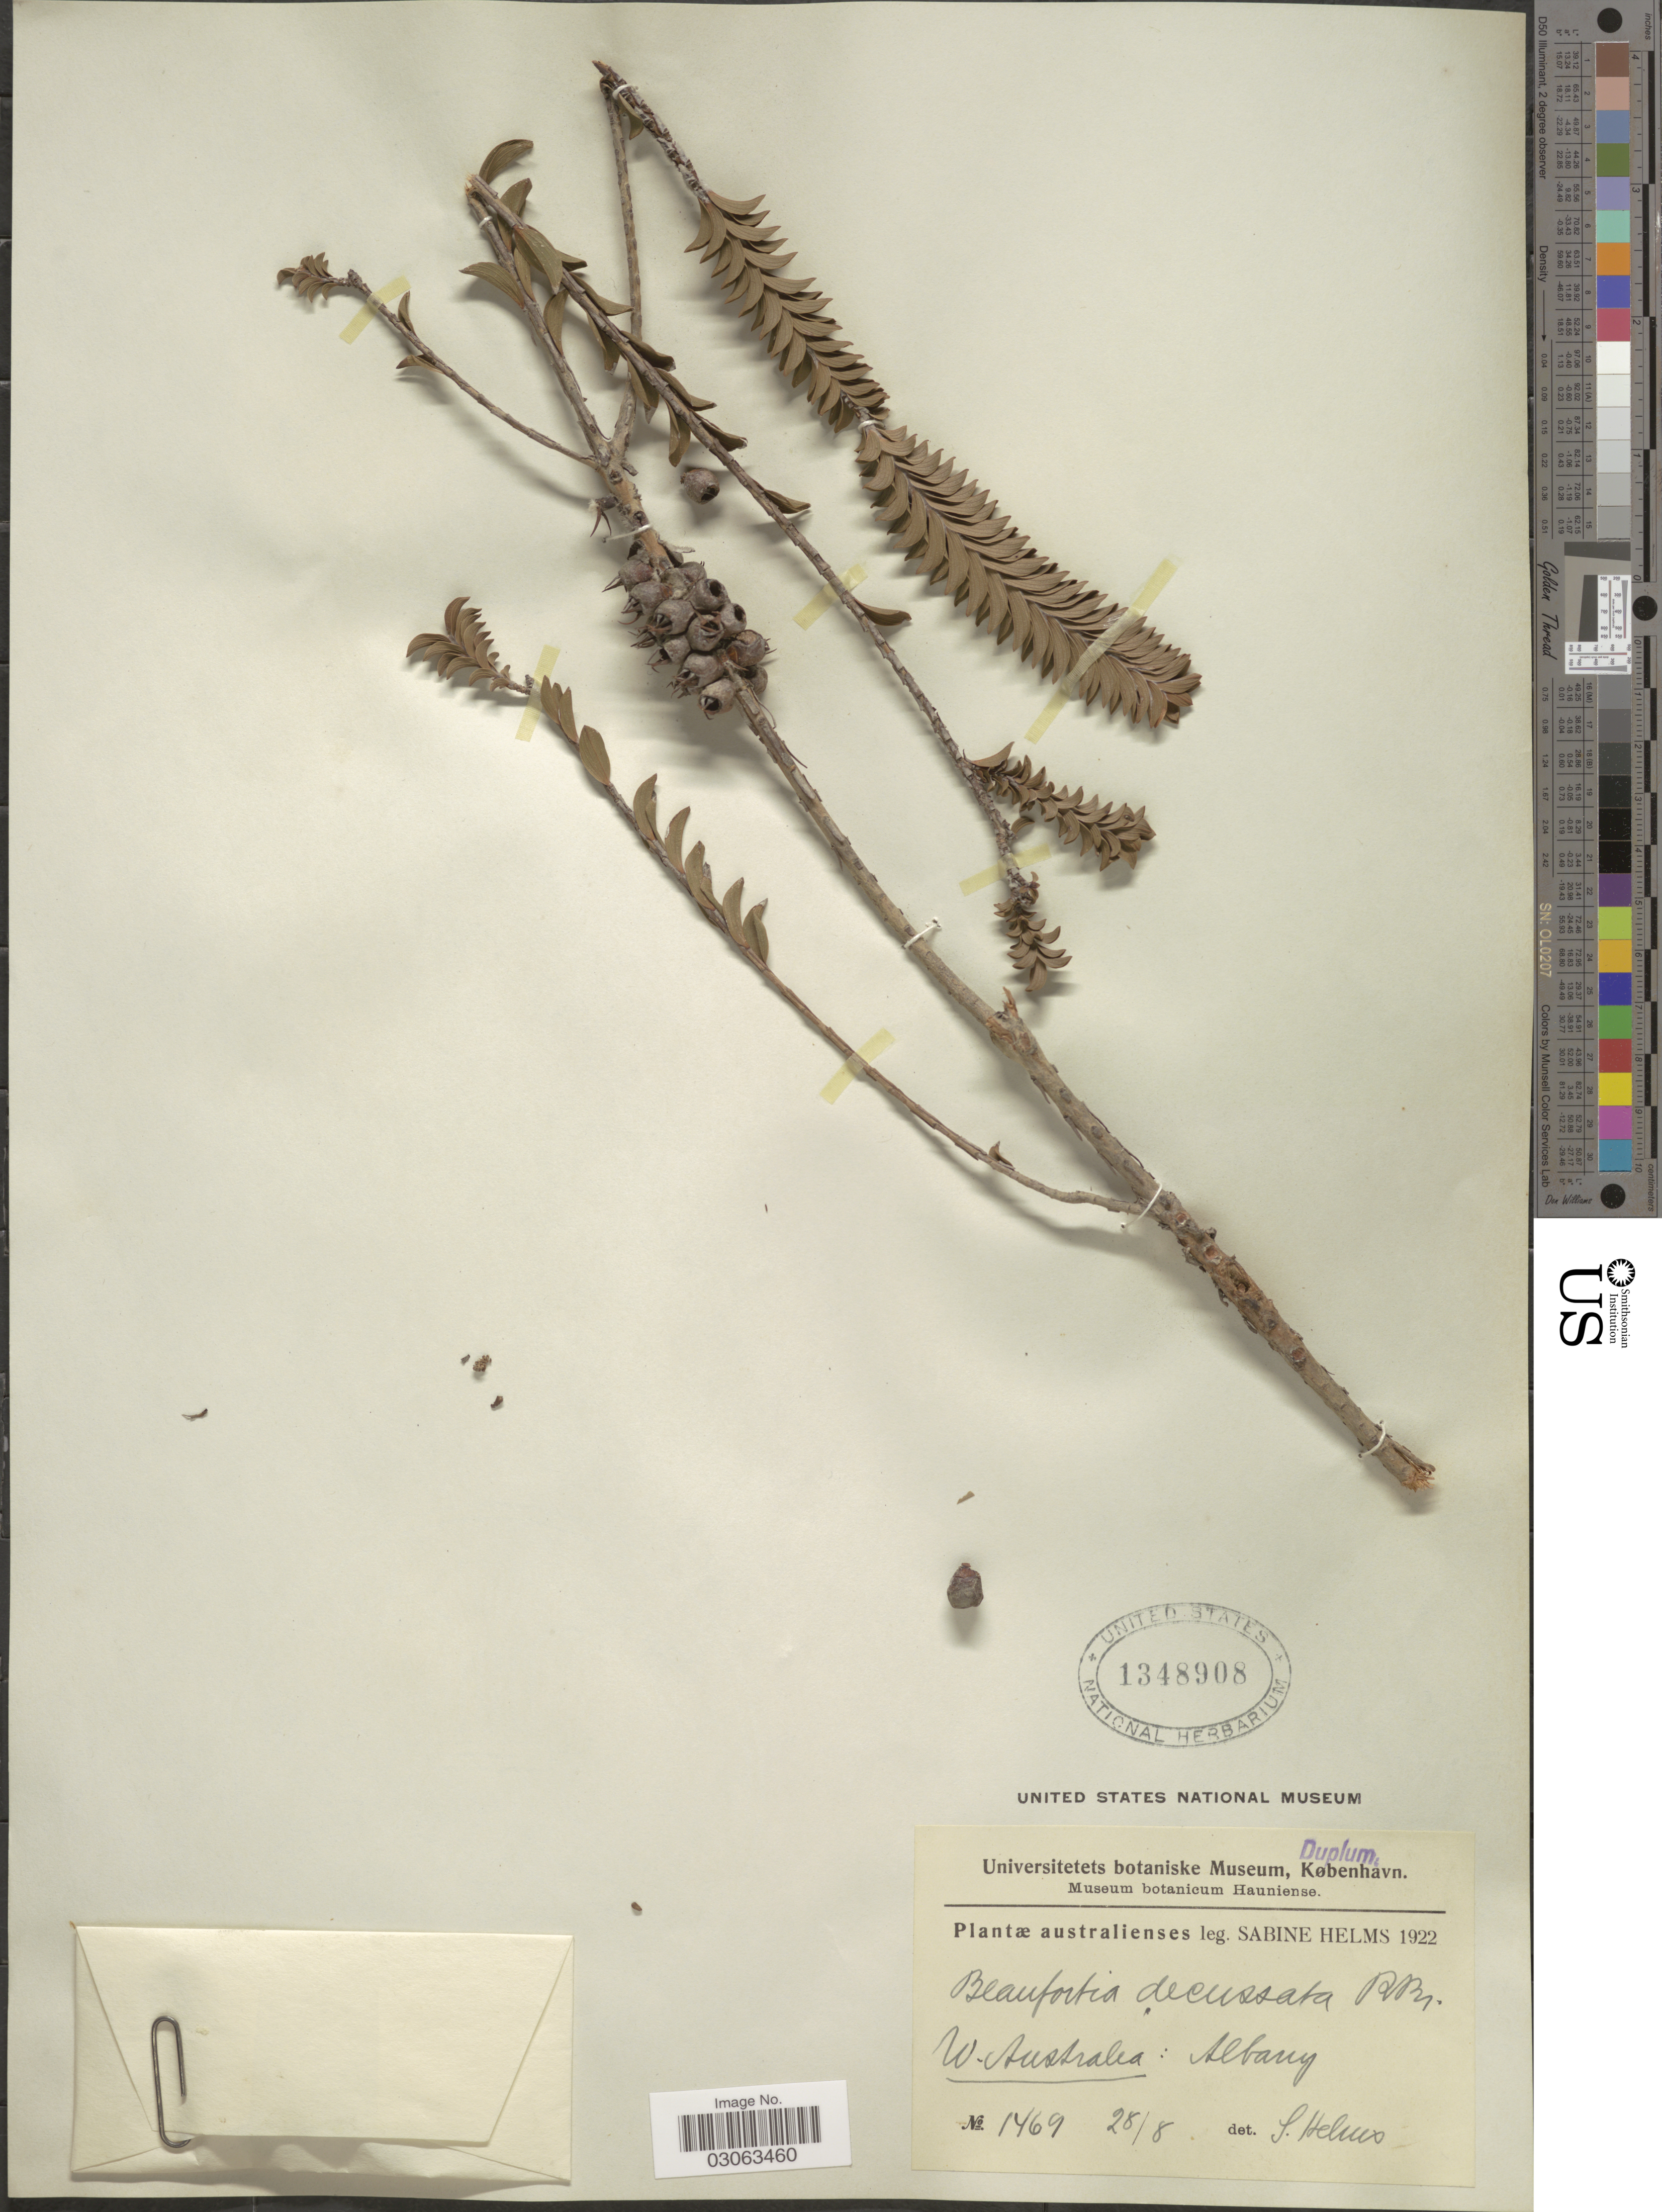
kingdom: Plantae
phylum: Tracheophyta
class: Magnoliopsida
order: Myrtales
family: Myrtaceae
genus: Beaufortia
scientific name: Beaufortia decussata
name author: R. Br.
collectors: S. Helms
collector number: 1469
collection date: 1922-08-28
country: Australia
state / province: Western Australia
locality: W-Australia: Albany.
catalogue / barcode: US 1348908